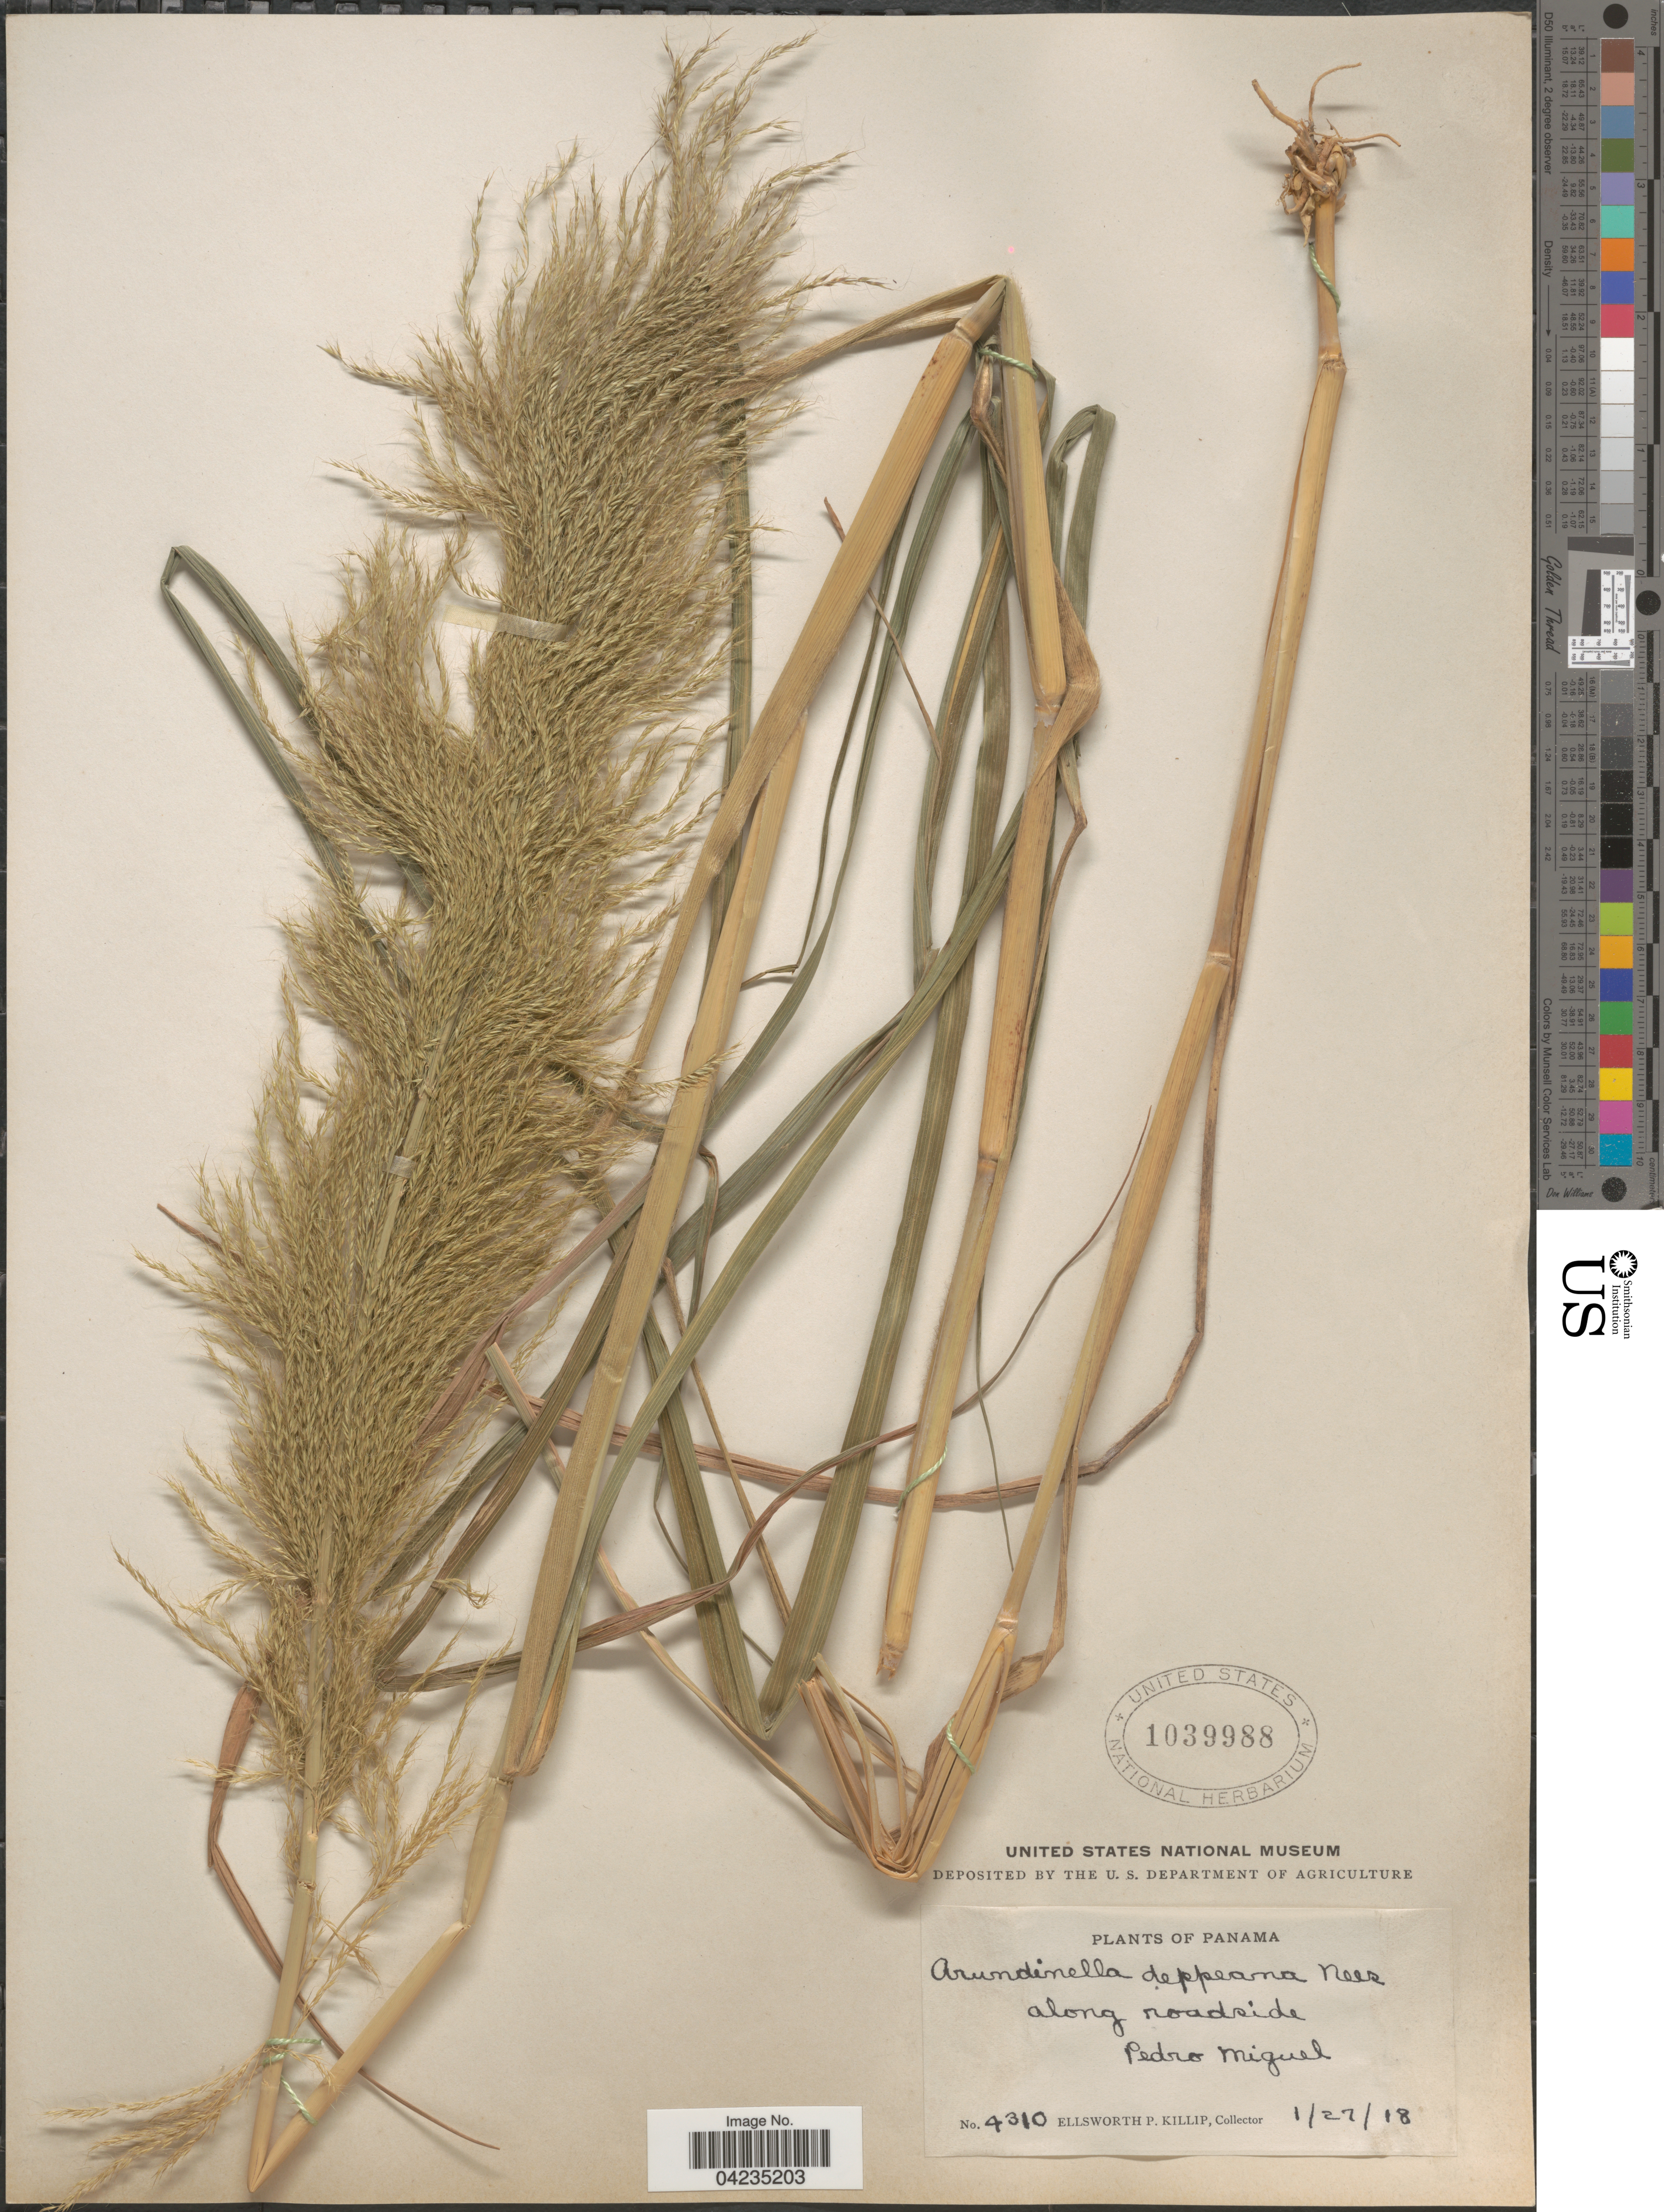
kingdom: Plantae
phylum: Tracheophyta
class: Liliopsida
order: Poales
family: Poaceae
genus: Arundinella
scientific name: Arundinella deppeana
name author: Nees ex Steud.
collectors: E. P. Killip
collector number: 4310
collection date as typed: Transcribed d/m/y: 27/1/18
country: Panama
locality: Along roadside. Pedro Miguel.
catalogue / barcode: US 1039988